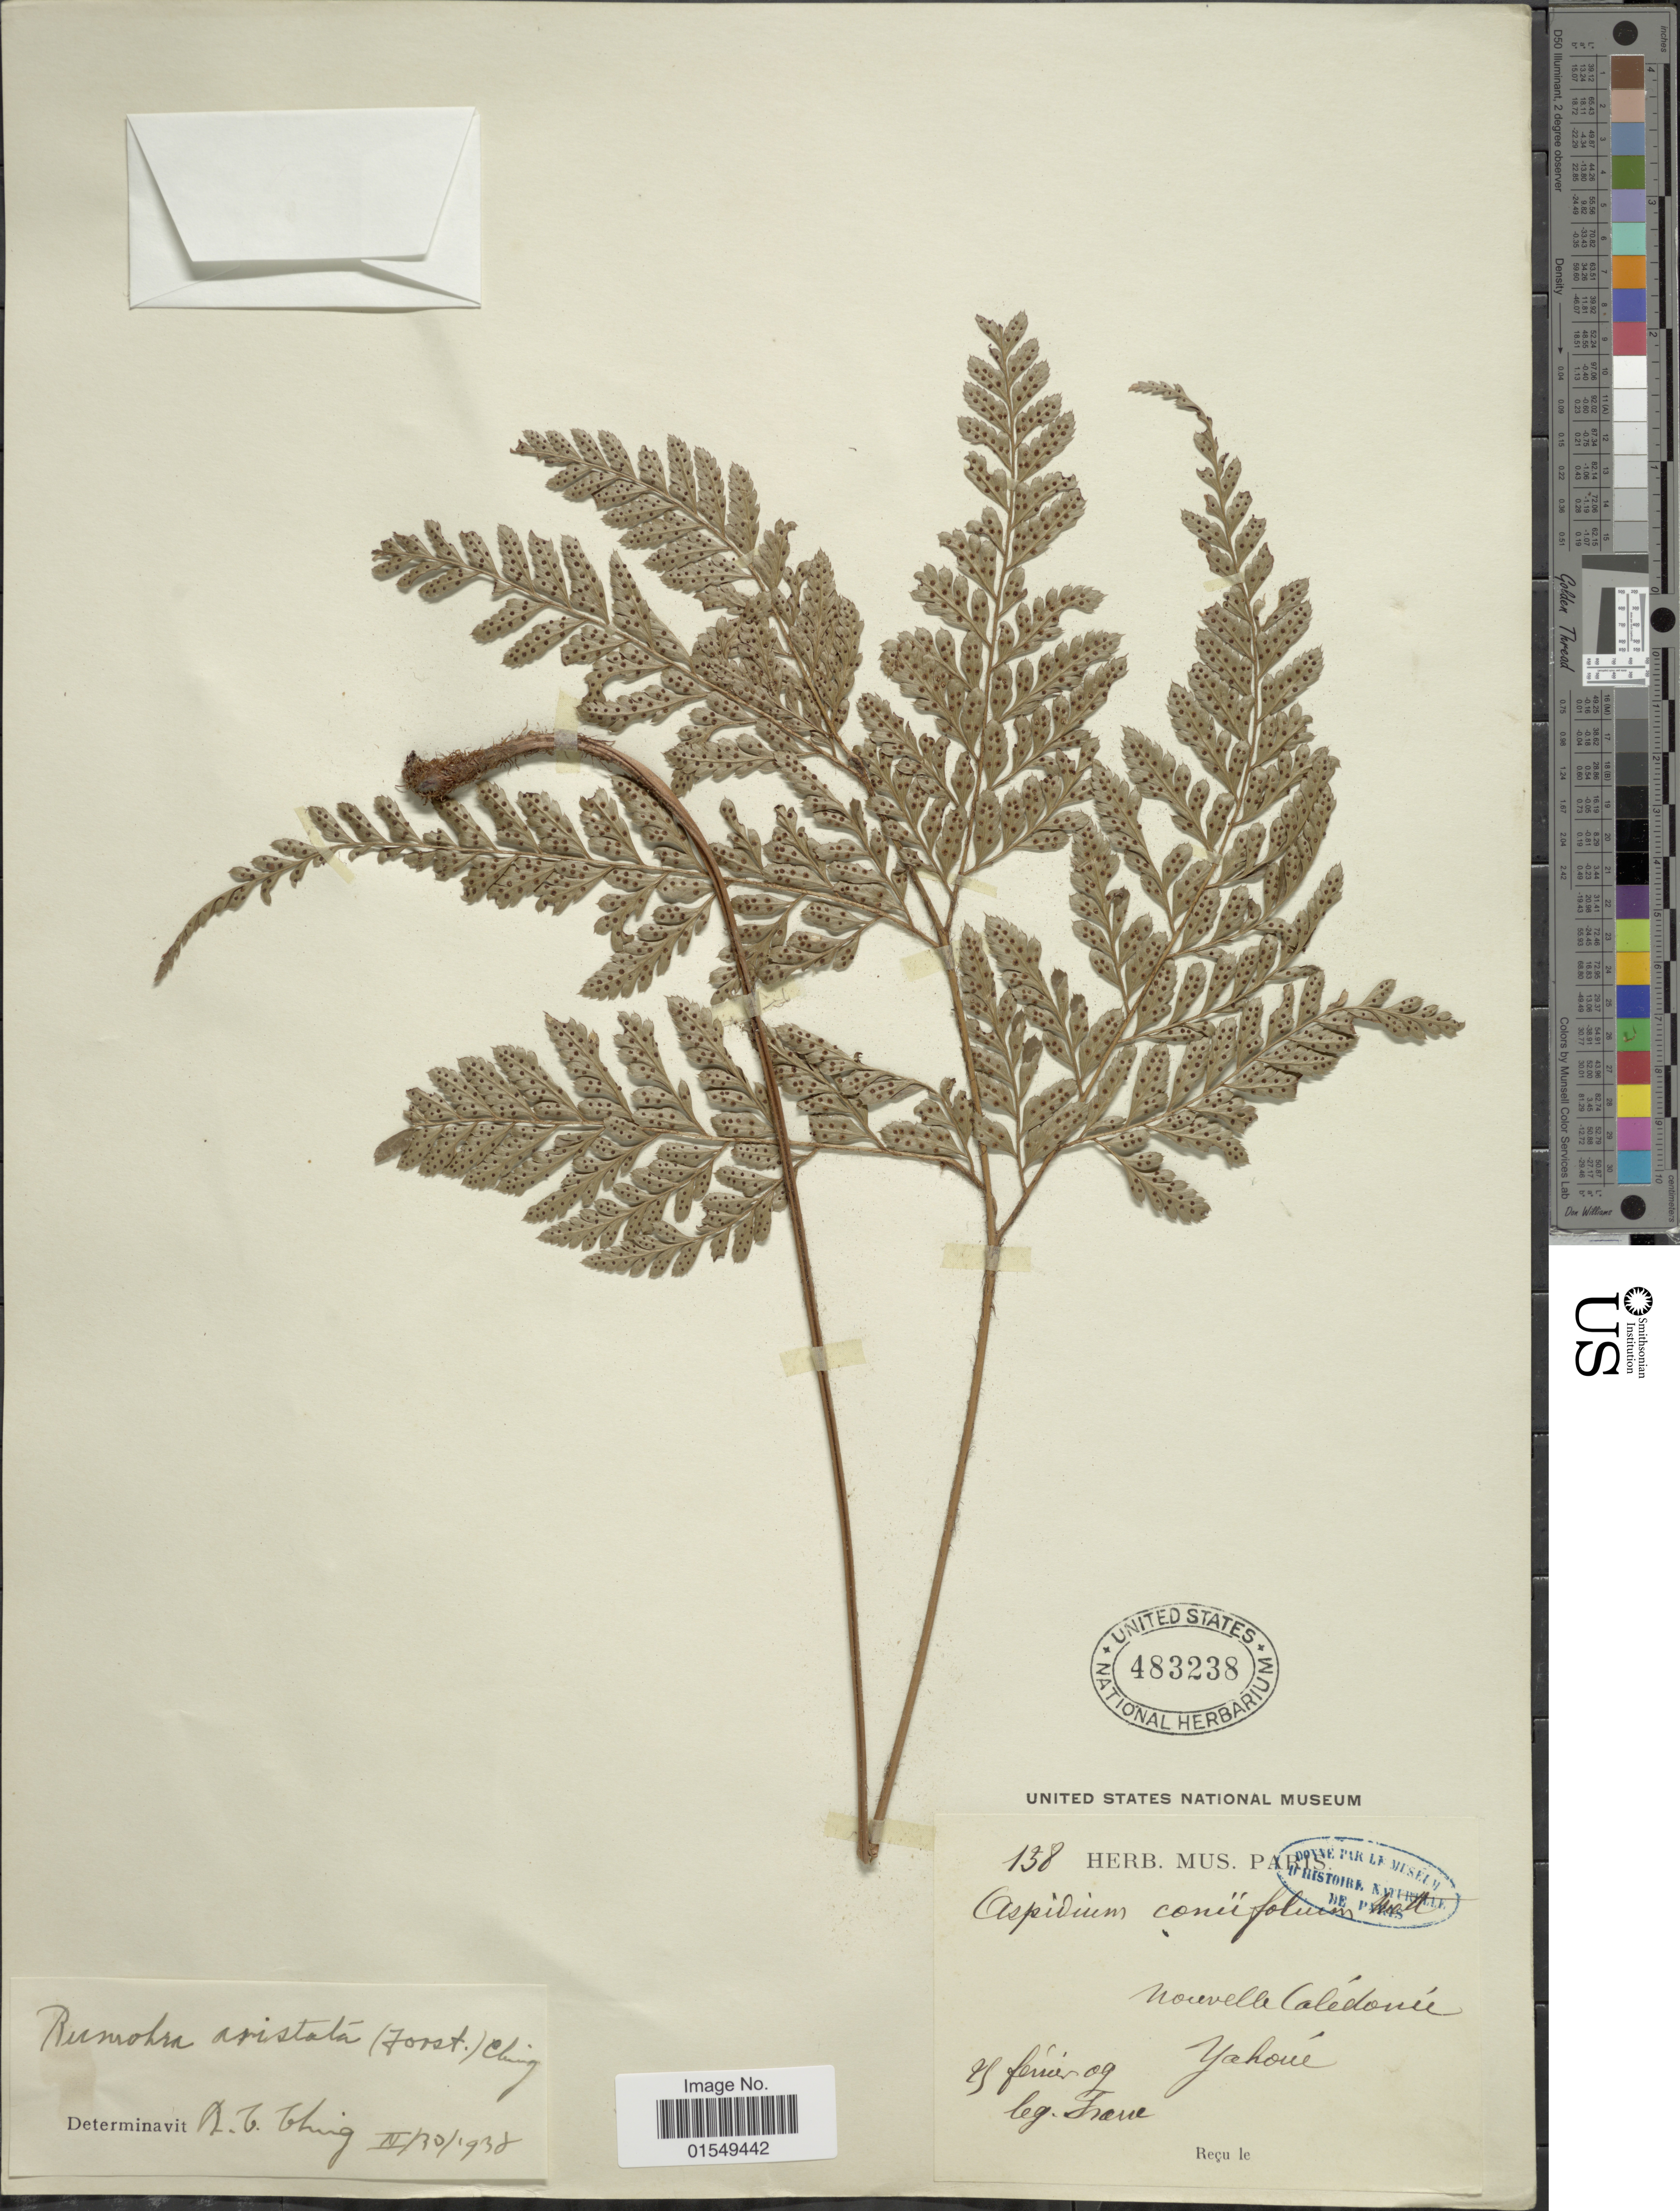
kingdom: Plantae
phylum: Tracheophyta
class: Polypodiopsida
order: Polypodiales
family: Dryopteridaceae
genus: Arachniodes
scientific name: Arachniodes aristata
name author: (G. Forst.) Tindale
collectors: Franc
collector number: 138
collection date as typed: Transcribed d/m/y: 25/2/9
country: New Caledonia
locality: Nouvelle Caledonie, Yahoué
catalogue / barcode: US 483238